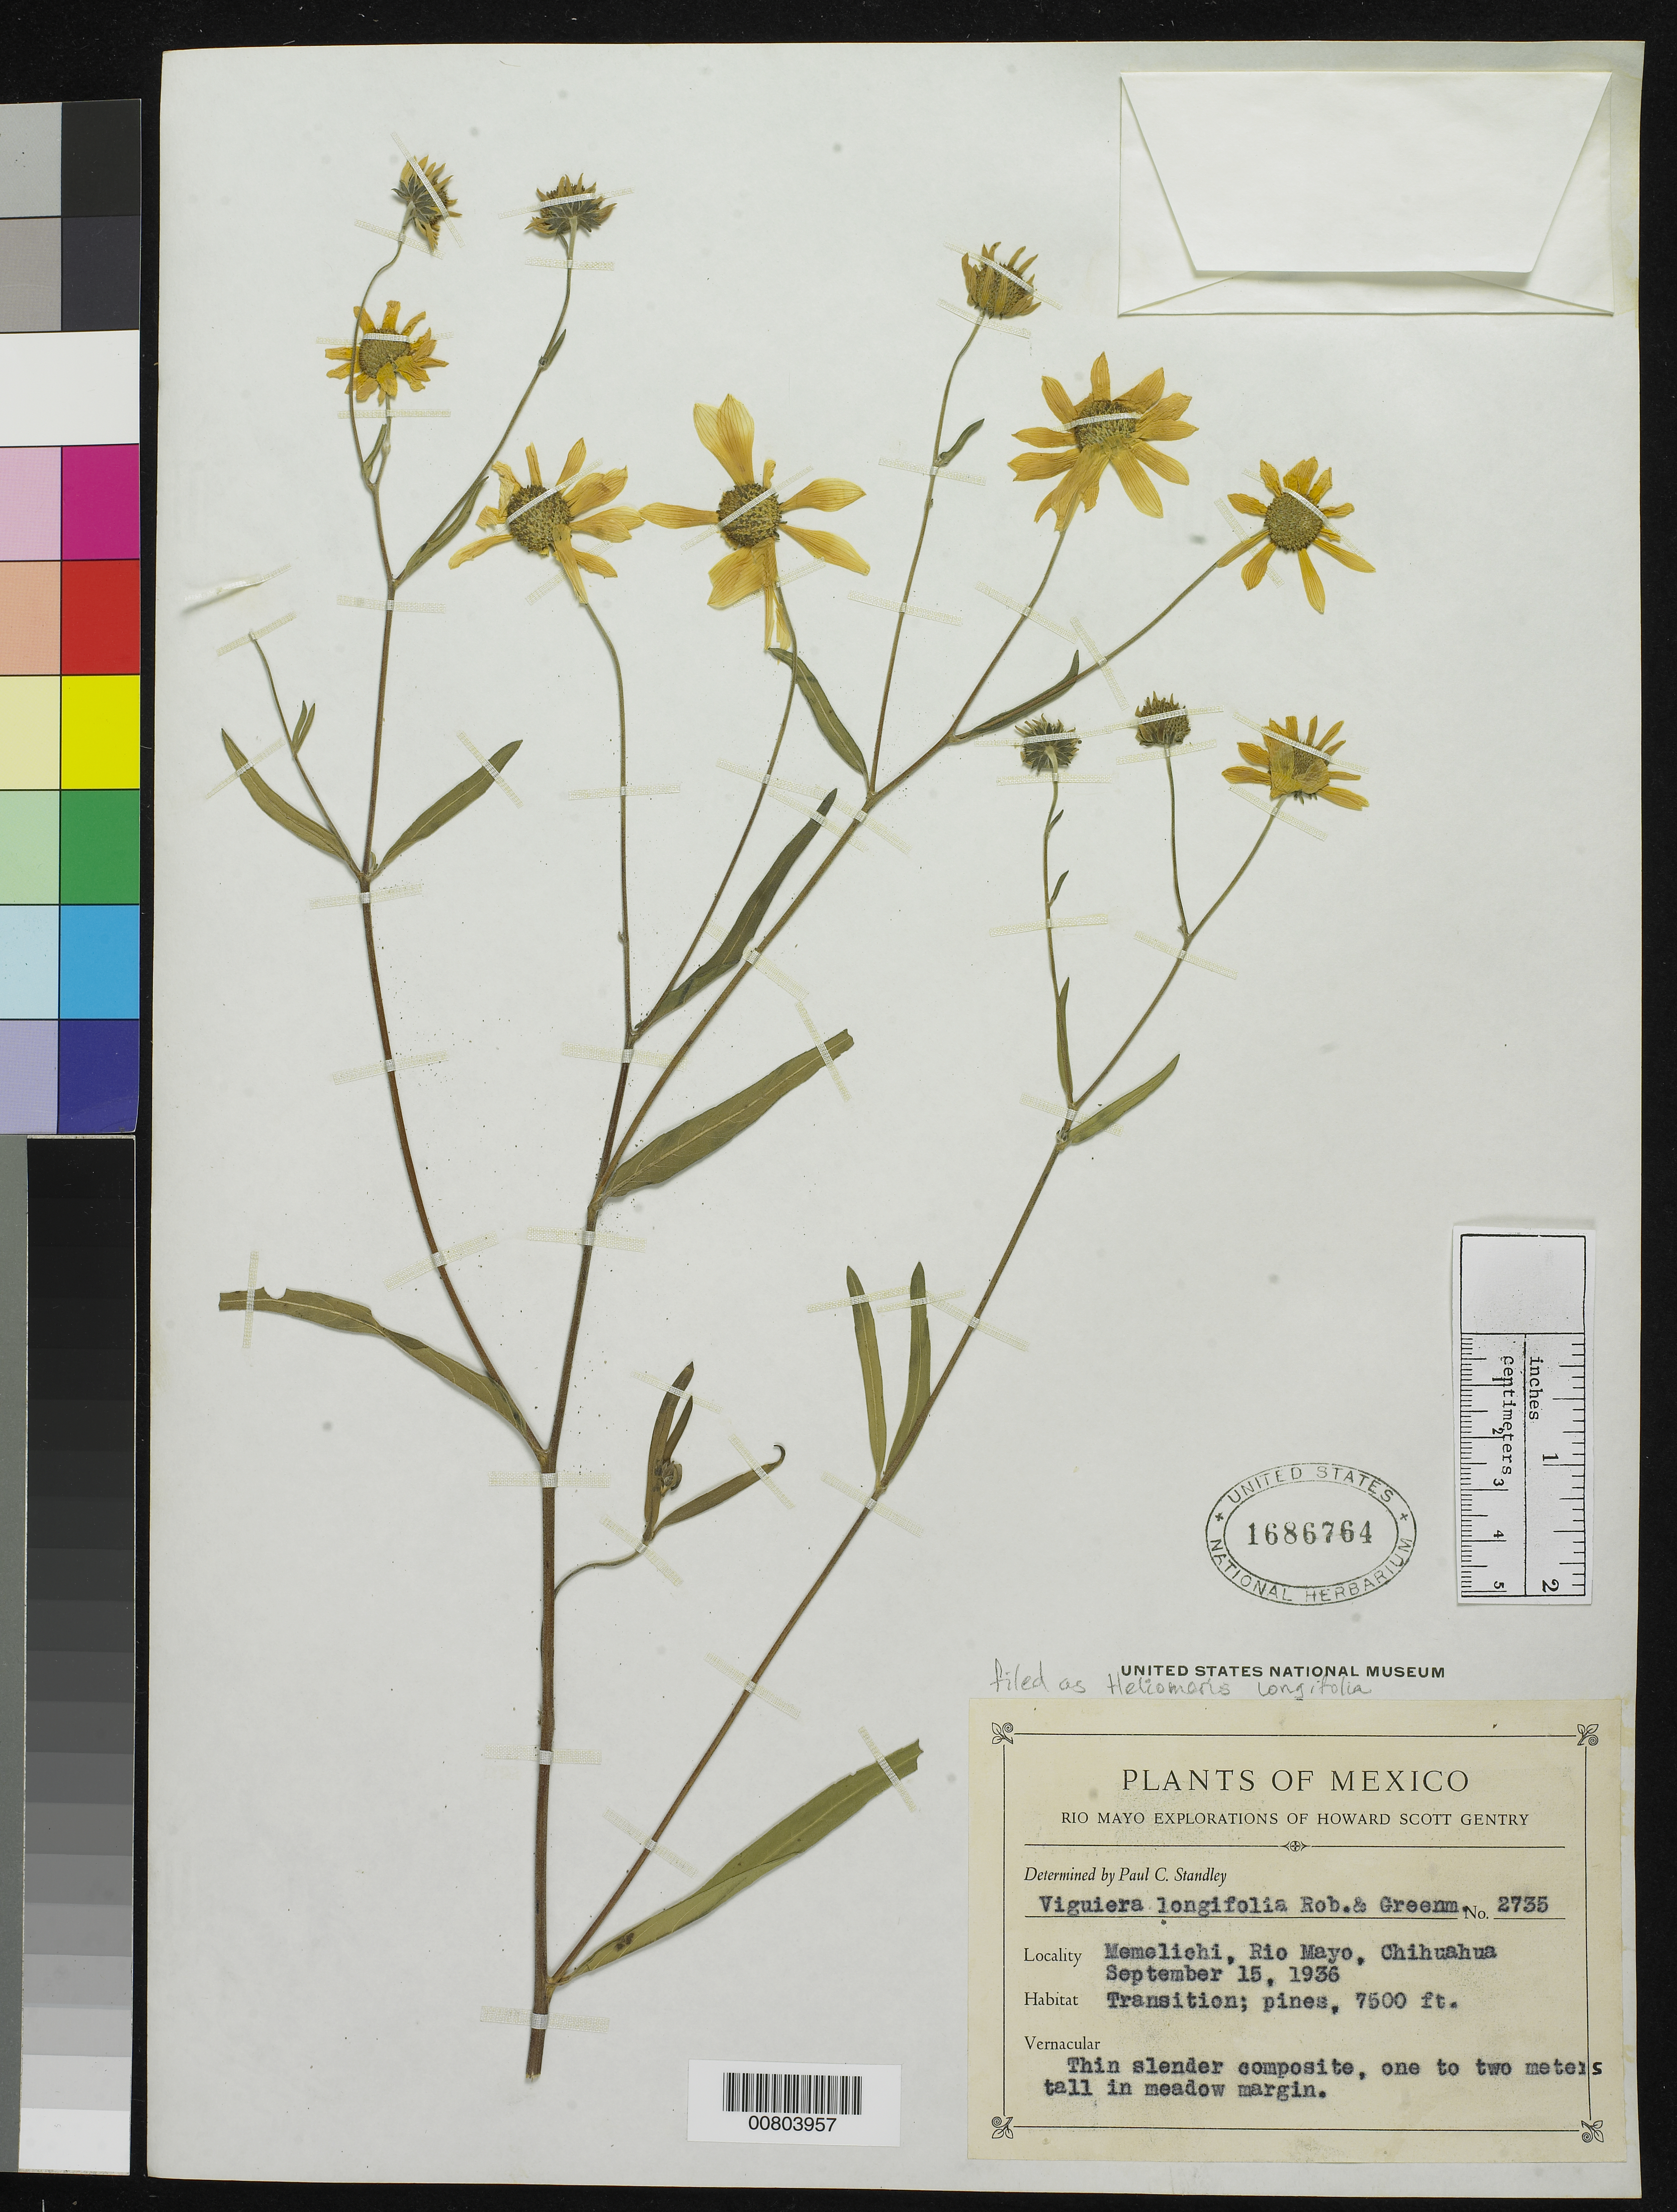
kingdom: Plantae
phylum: Tracheophyta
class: Magnoliopsida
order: Asterales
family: Asteraceae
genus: Heliomeris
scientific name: Heliomeris longifolia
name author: (B.L. Rob.) Cockerell & Greenm.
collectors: H. S. Gentry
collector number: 2735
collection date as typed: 15 Sep 1936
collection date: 1936-09-15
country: Mexico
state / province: Chihuahua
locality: Memelichi, Rio Mayo, Chihuahua.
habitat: Transition; Pines.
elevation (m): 2286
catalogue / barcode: US 1686764